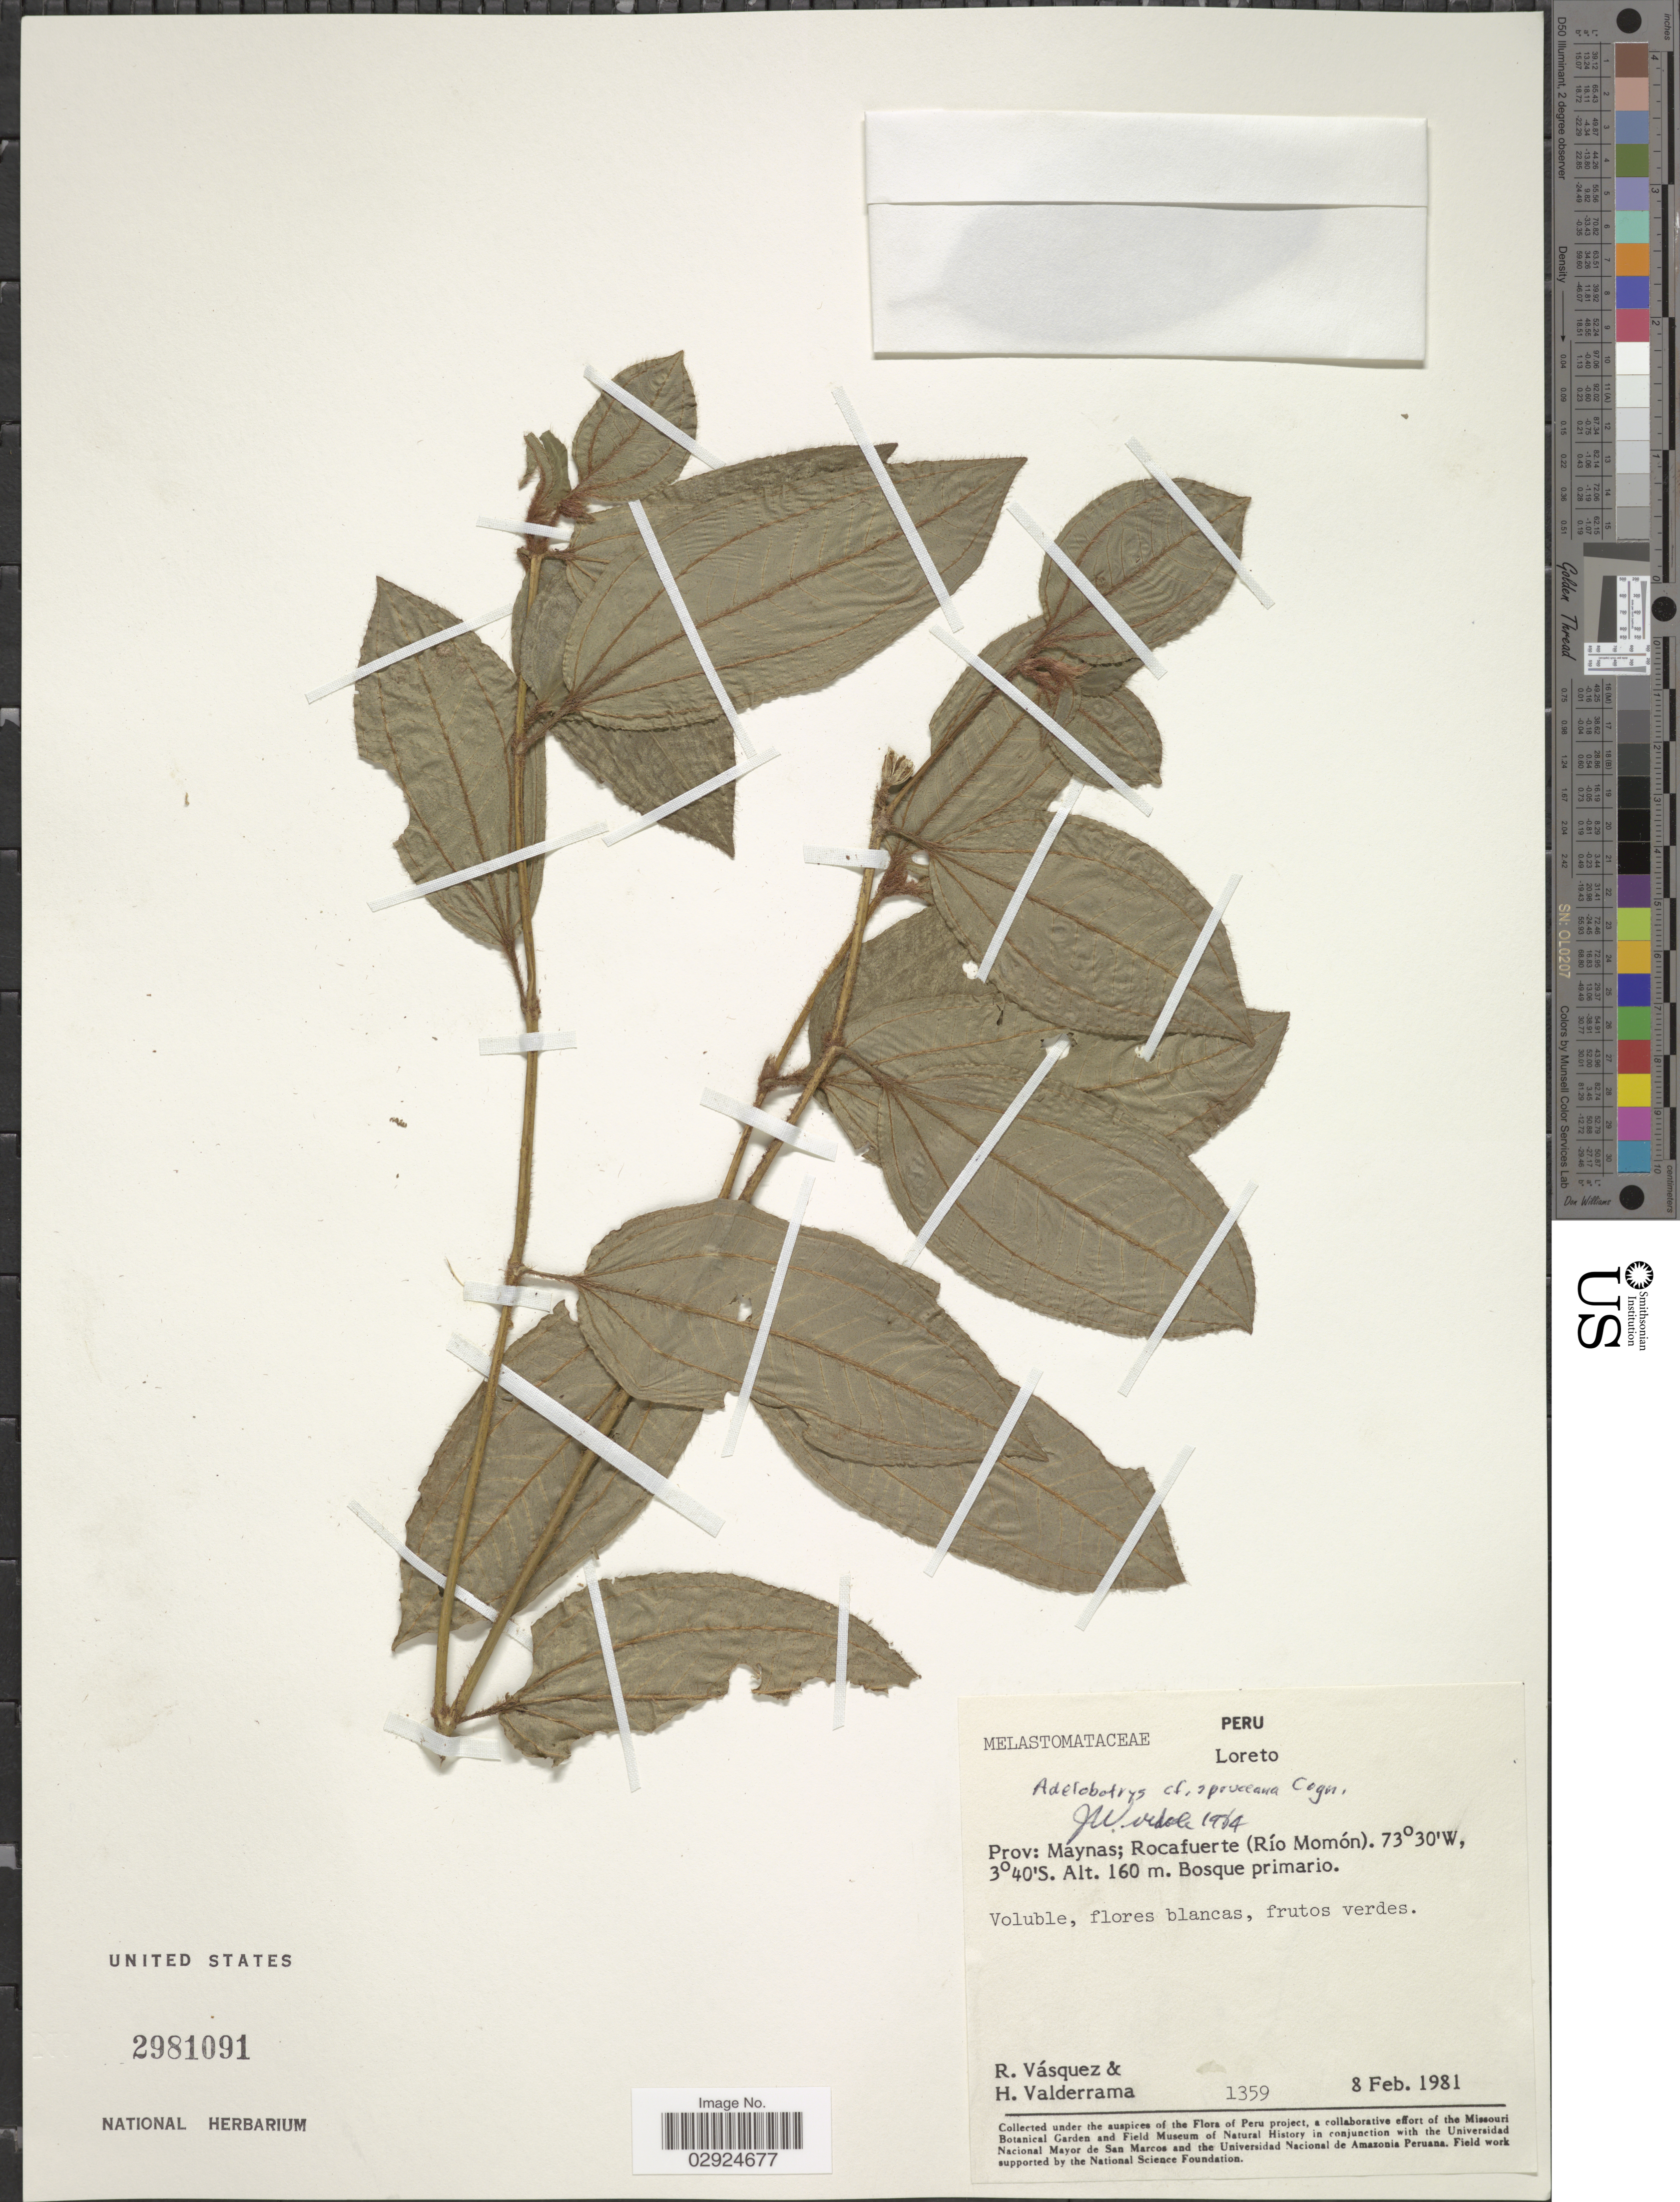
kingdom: Plantae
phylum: Tracheophyta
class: Magnoliopsida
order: Myrtales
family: Melastomataceae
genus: Adelobotrys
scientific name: Adelobotrys spruceana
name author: Cogn.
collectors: R. Vásquez & H. Valderrama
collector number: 1359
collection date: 1981-02-08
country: Peru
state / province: Loreto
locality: Prov: Maynas: Rocafuerte (Río Momón).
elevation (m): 160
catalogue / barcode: US 2981091